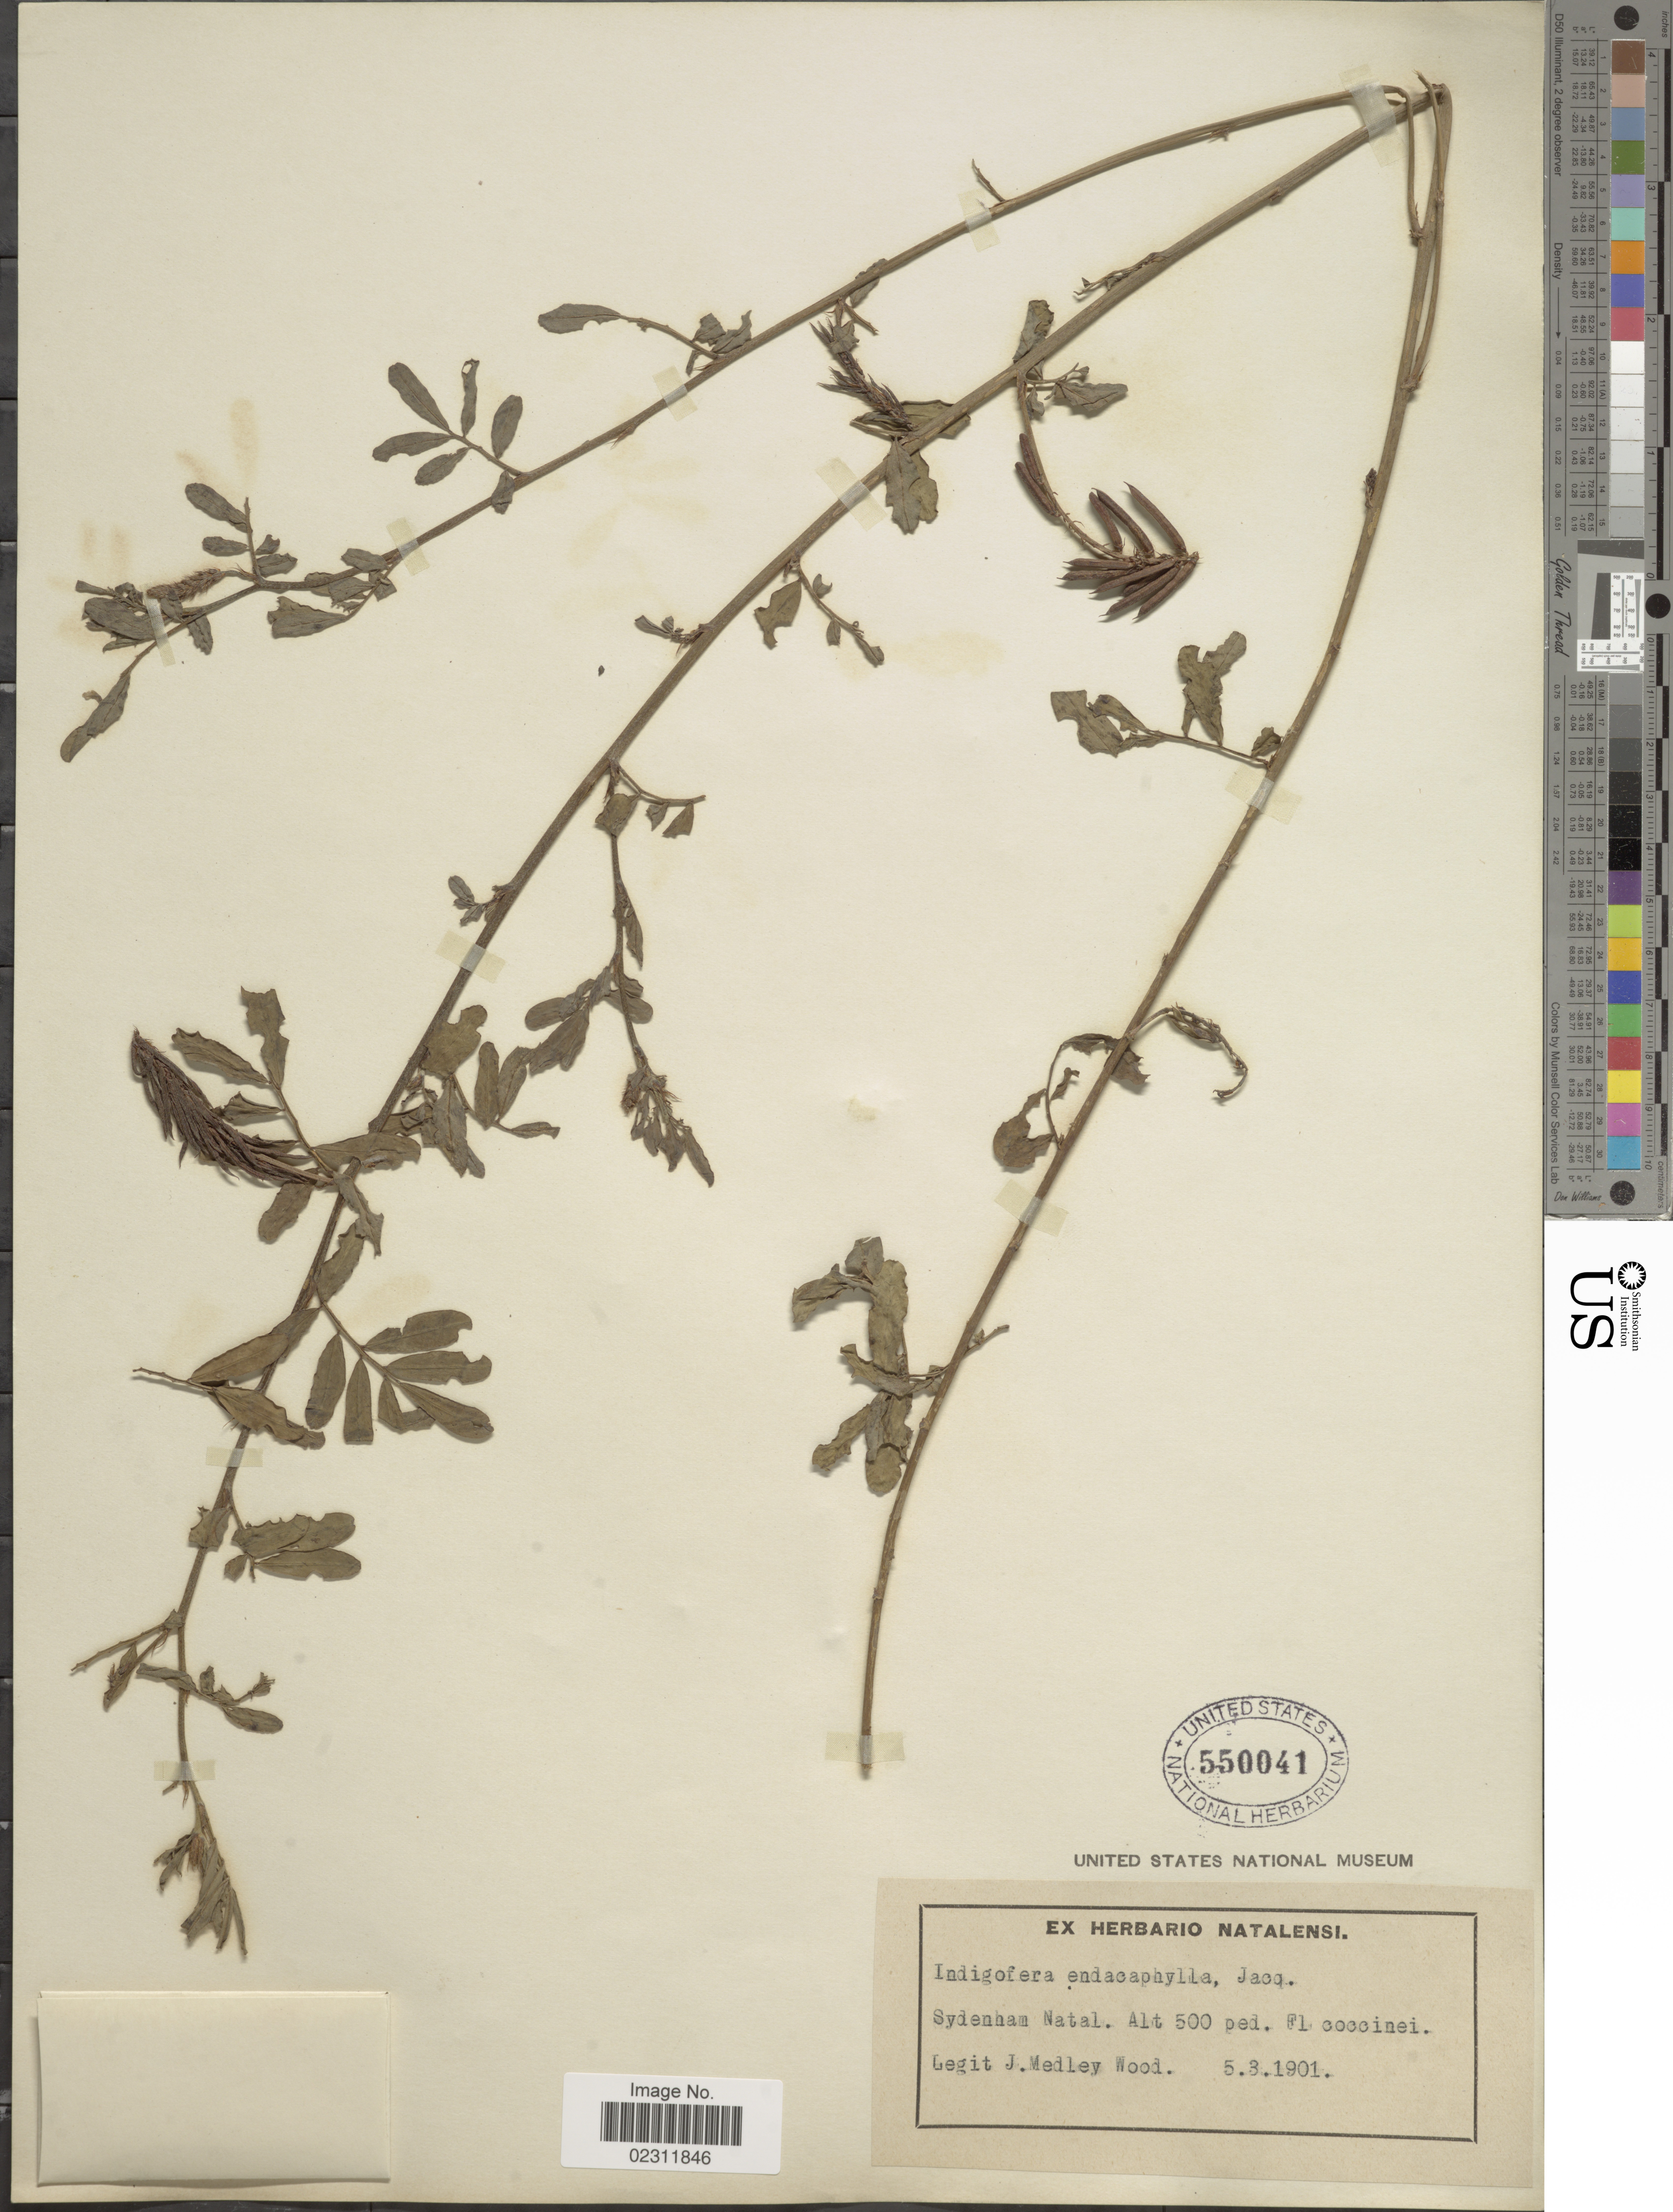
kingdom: Plantae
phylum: Tracheophyta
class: Magnoliopsida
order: Fabales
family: Fabaceae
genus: Indigofera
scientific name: Indigofera hendecaphylla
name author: Jacq.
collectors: J. Medley Wood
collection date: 1901-03-05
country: South Africa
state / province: KwaZulu-Natal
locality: Sydenham, Natal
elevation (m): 152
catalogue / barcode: US 550041